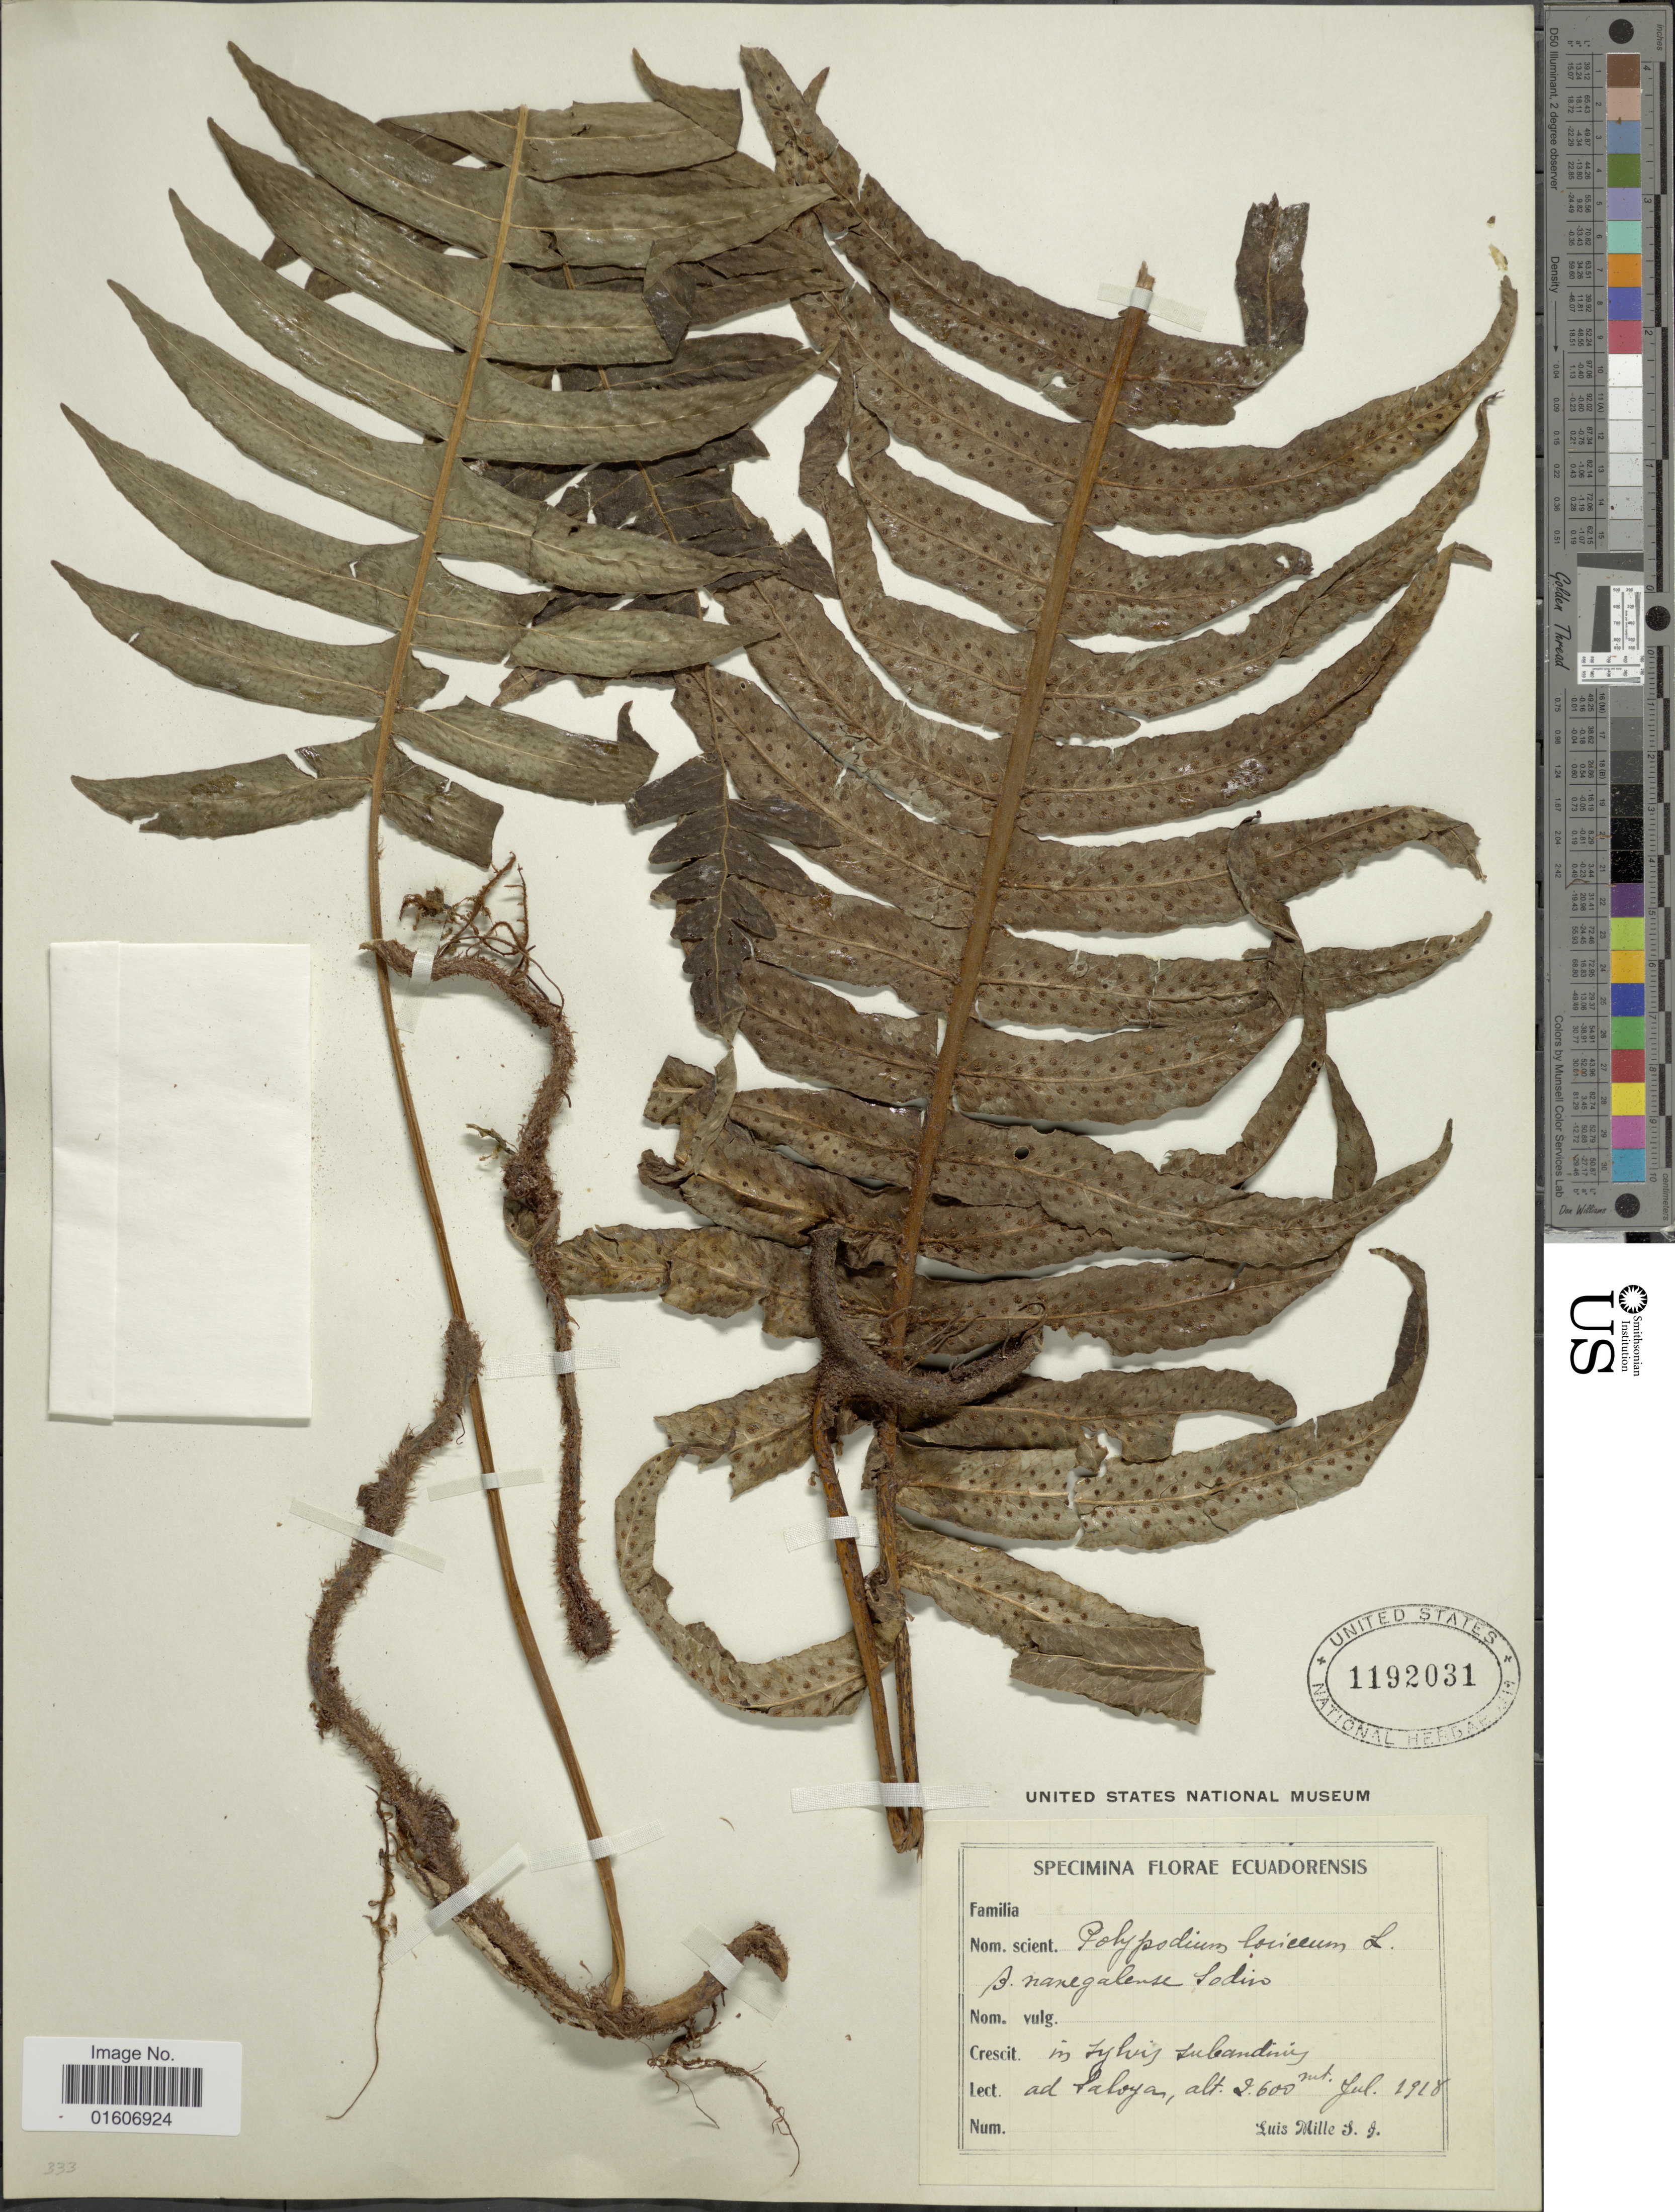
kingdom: Plantae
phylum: Tracheophyta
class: Polypodiopsida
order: Polypodiales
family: Polypodiaceae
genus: Serpocaulon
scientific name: Serpocaulon nanegalense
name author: (Sod.) A.R. Sm.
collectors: L. Mille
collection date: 1918-07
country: Ecuador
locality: In sylvis subandinis ad saloya.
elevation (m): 2600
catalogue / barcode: US 1192031